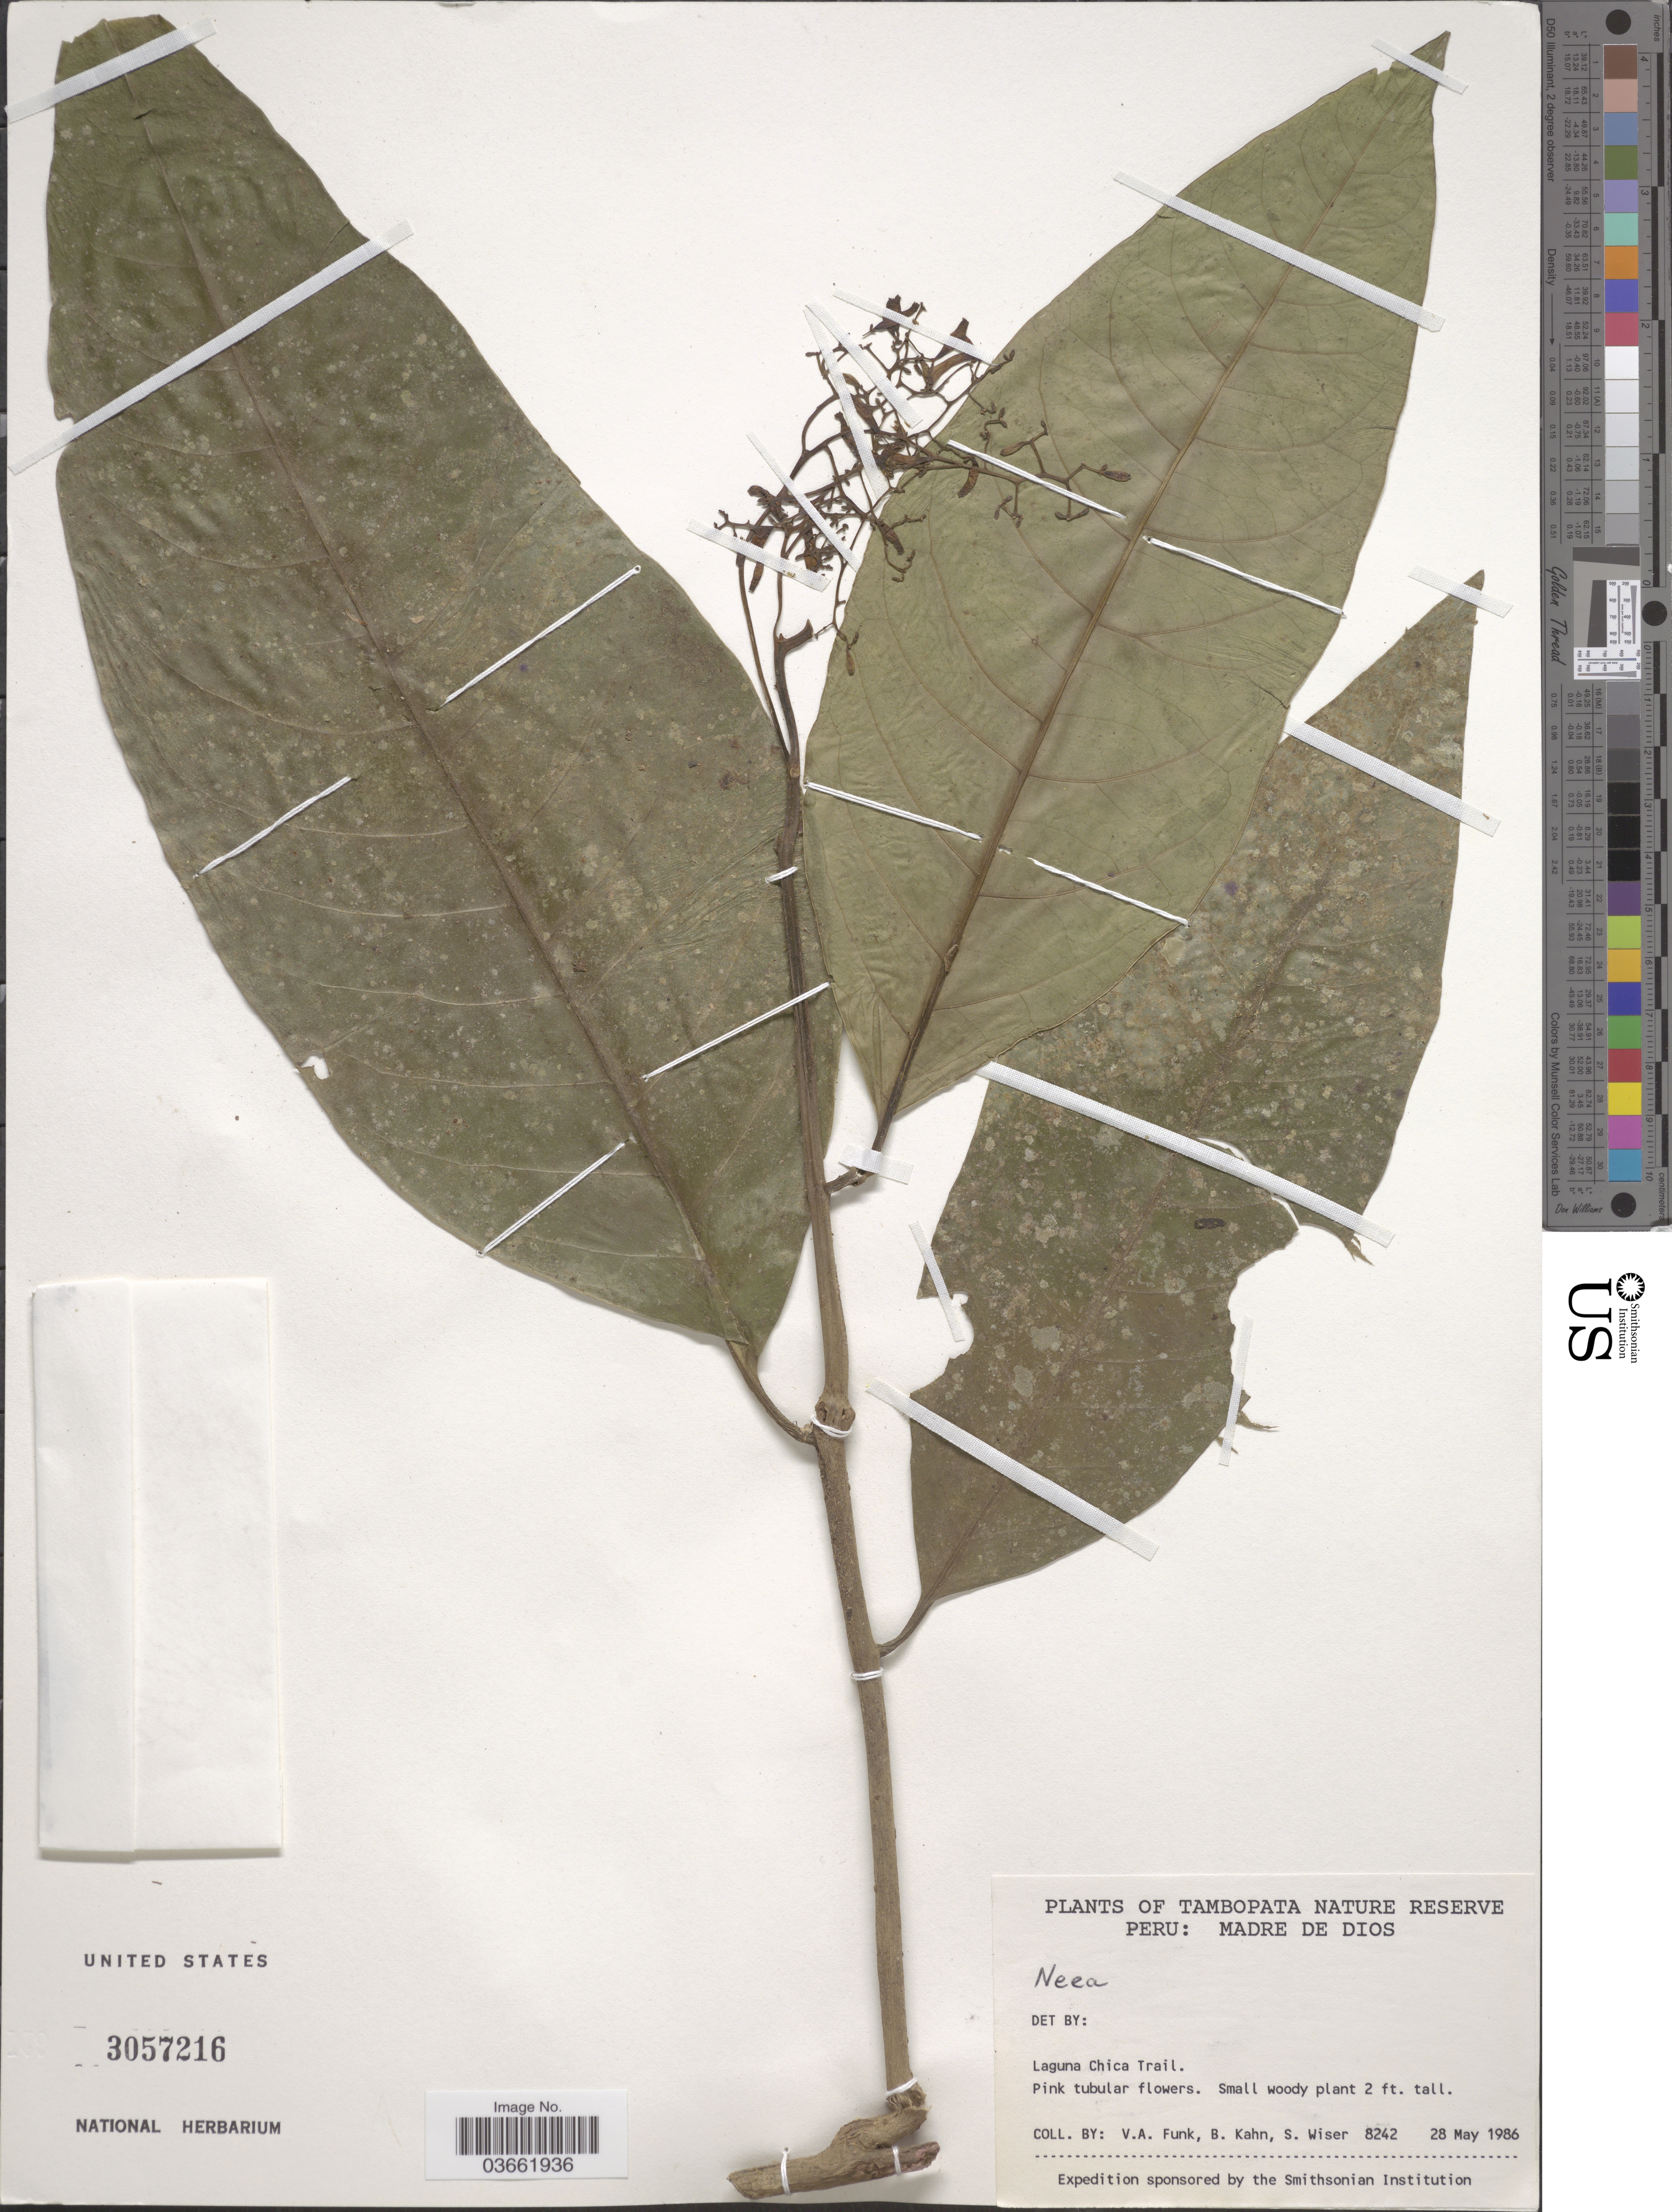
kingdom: Plantae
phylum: Tracheophyta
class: Magnoliopsida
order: Caryophyllales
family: Nyctaginaceae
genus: Neea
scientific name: Neea sp.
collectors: V. Funk, B. Kahn & S. Wiser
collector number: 8242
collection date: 1986-05-28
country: Peru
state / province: Madre de Dios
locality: Tambopata Nature Reserve. Laguna Chica Trail.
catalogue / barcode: US 3057216